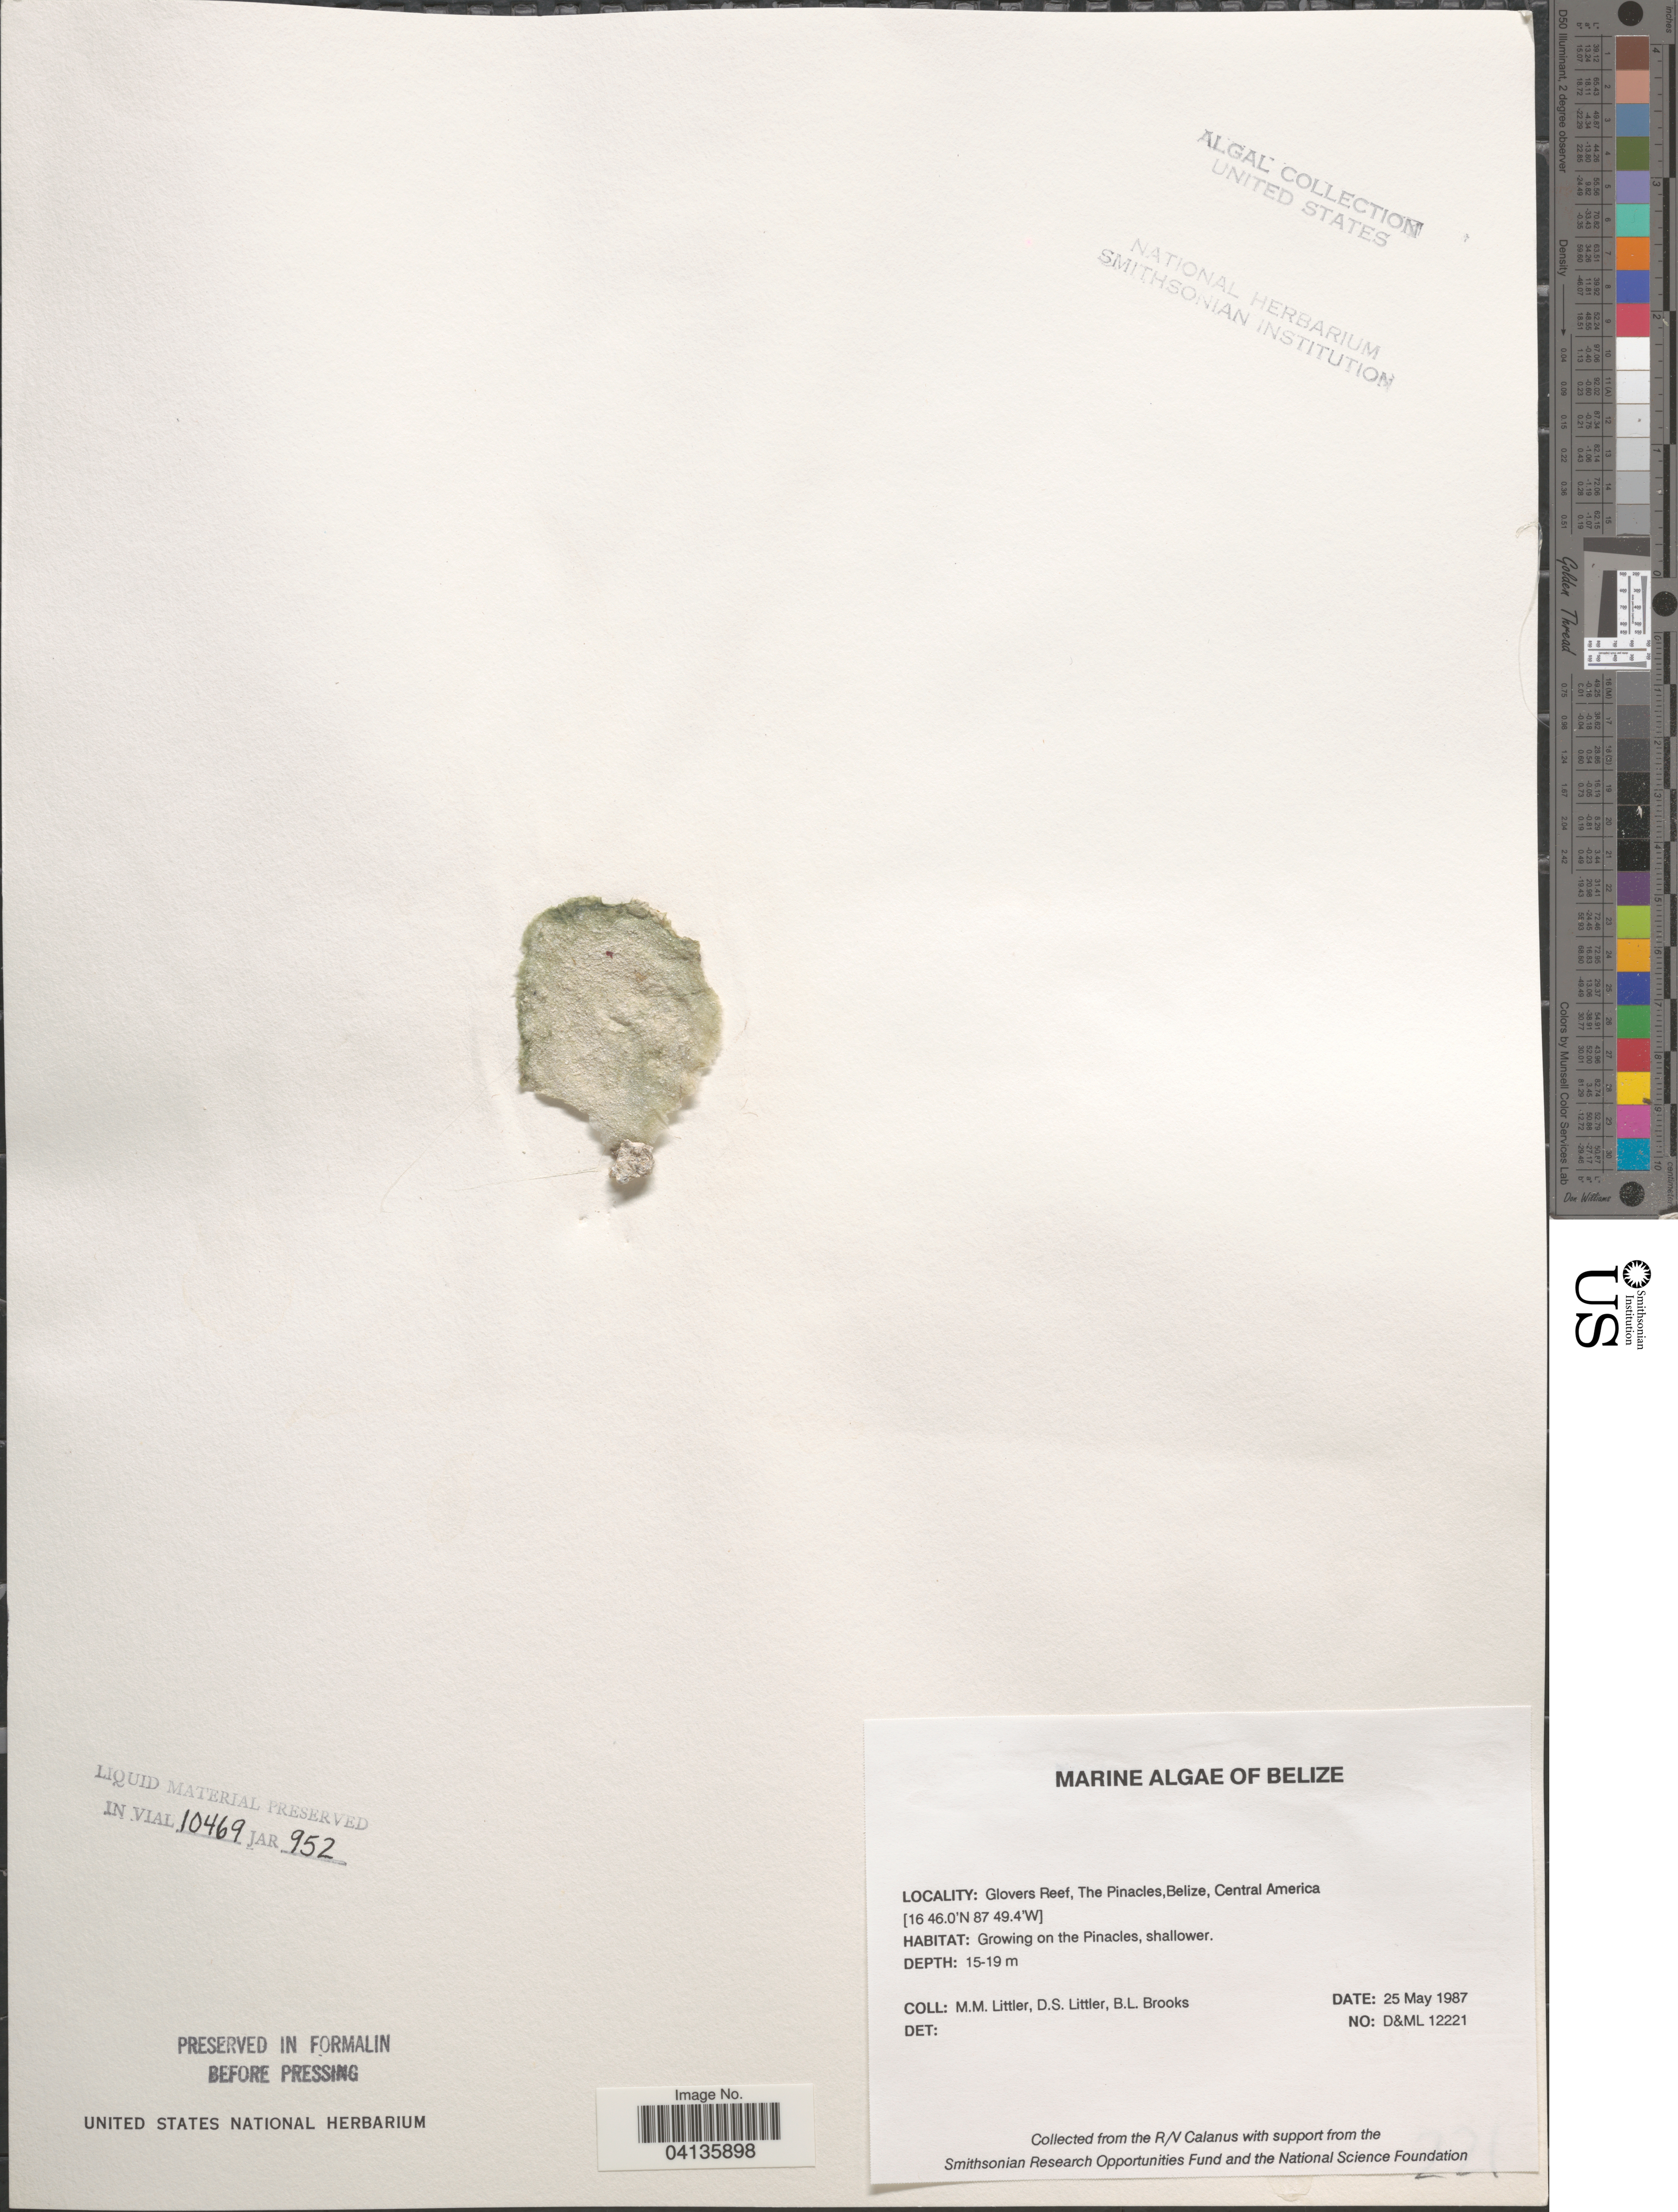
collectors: D. S. Littler & B. Brooks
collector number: D&ML 12221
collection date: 1987-05-25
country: Belize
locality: Glovers Reef, The Pinacles.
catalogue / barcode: US 238743